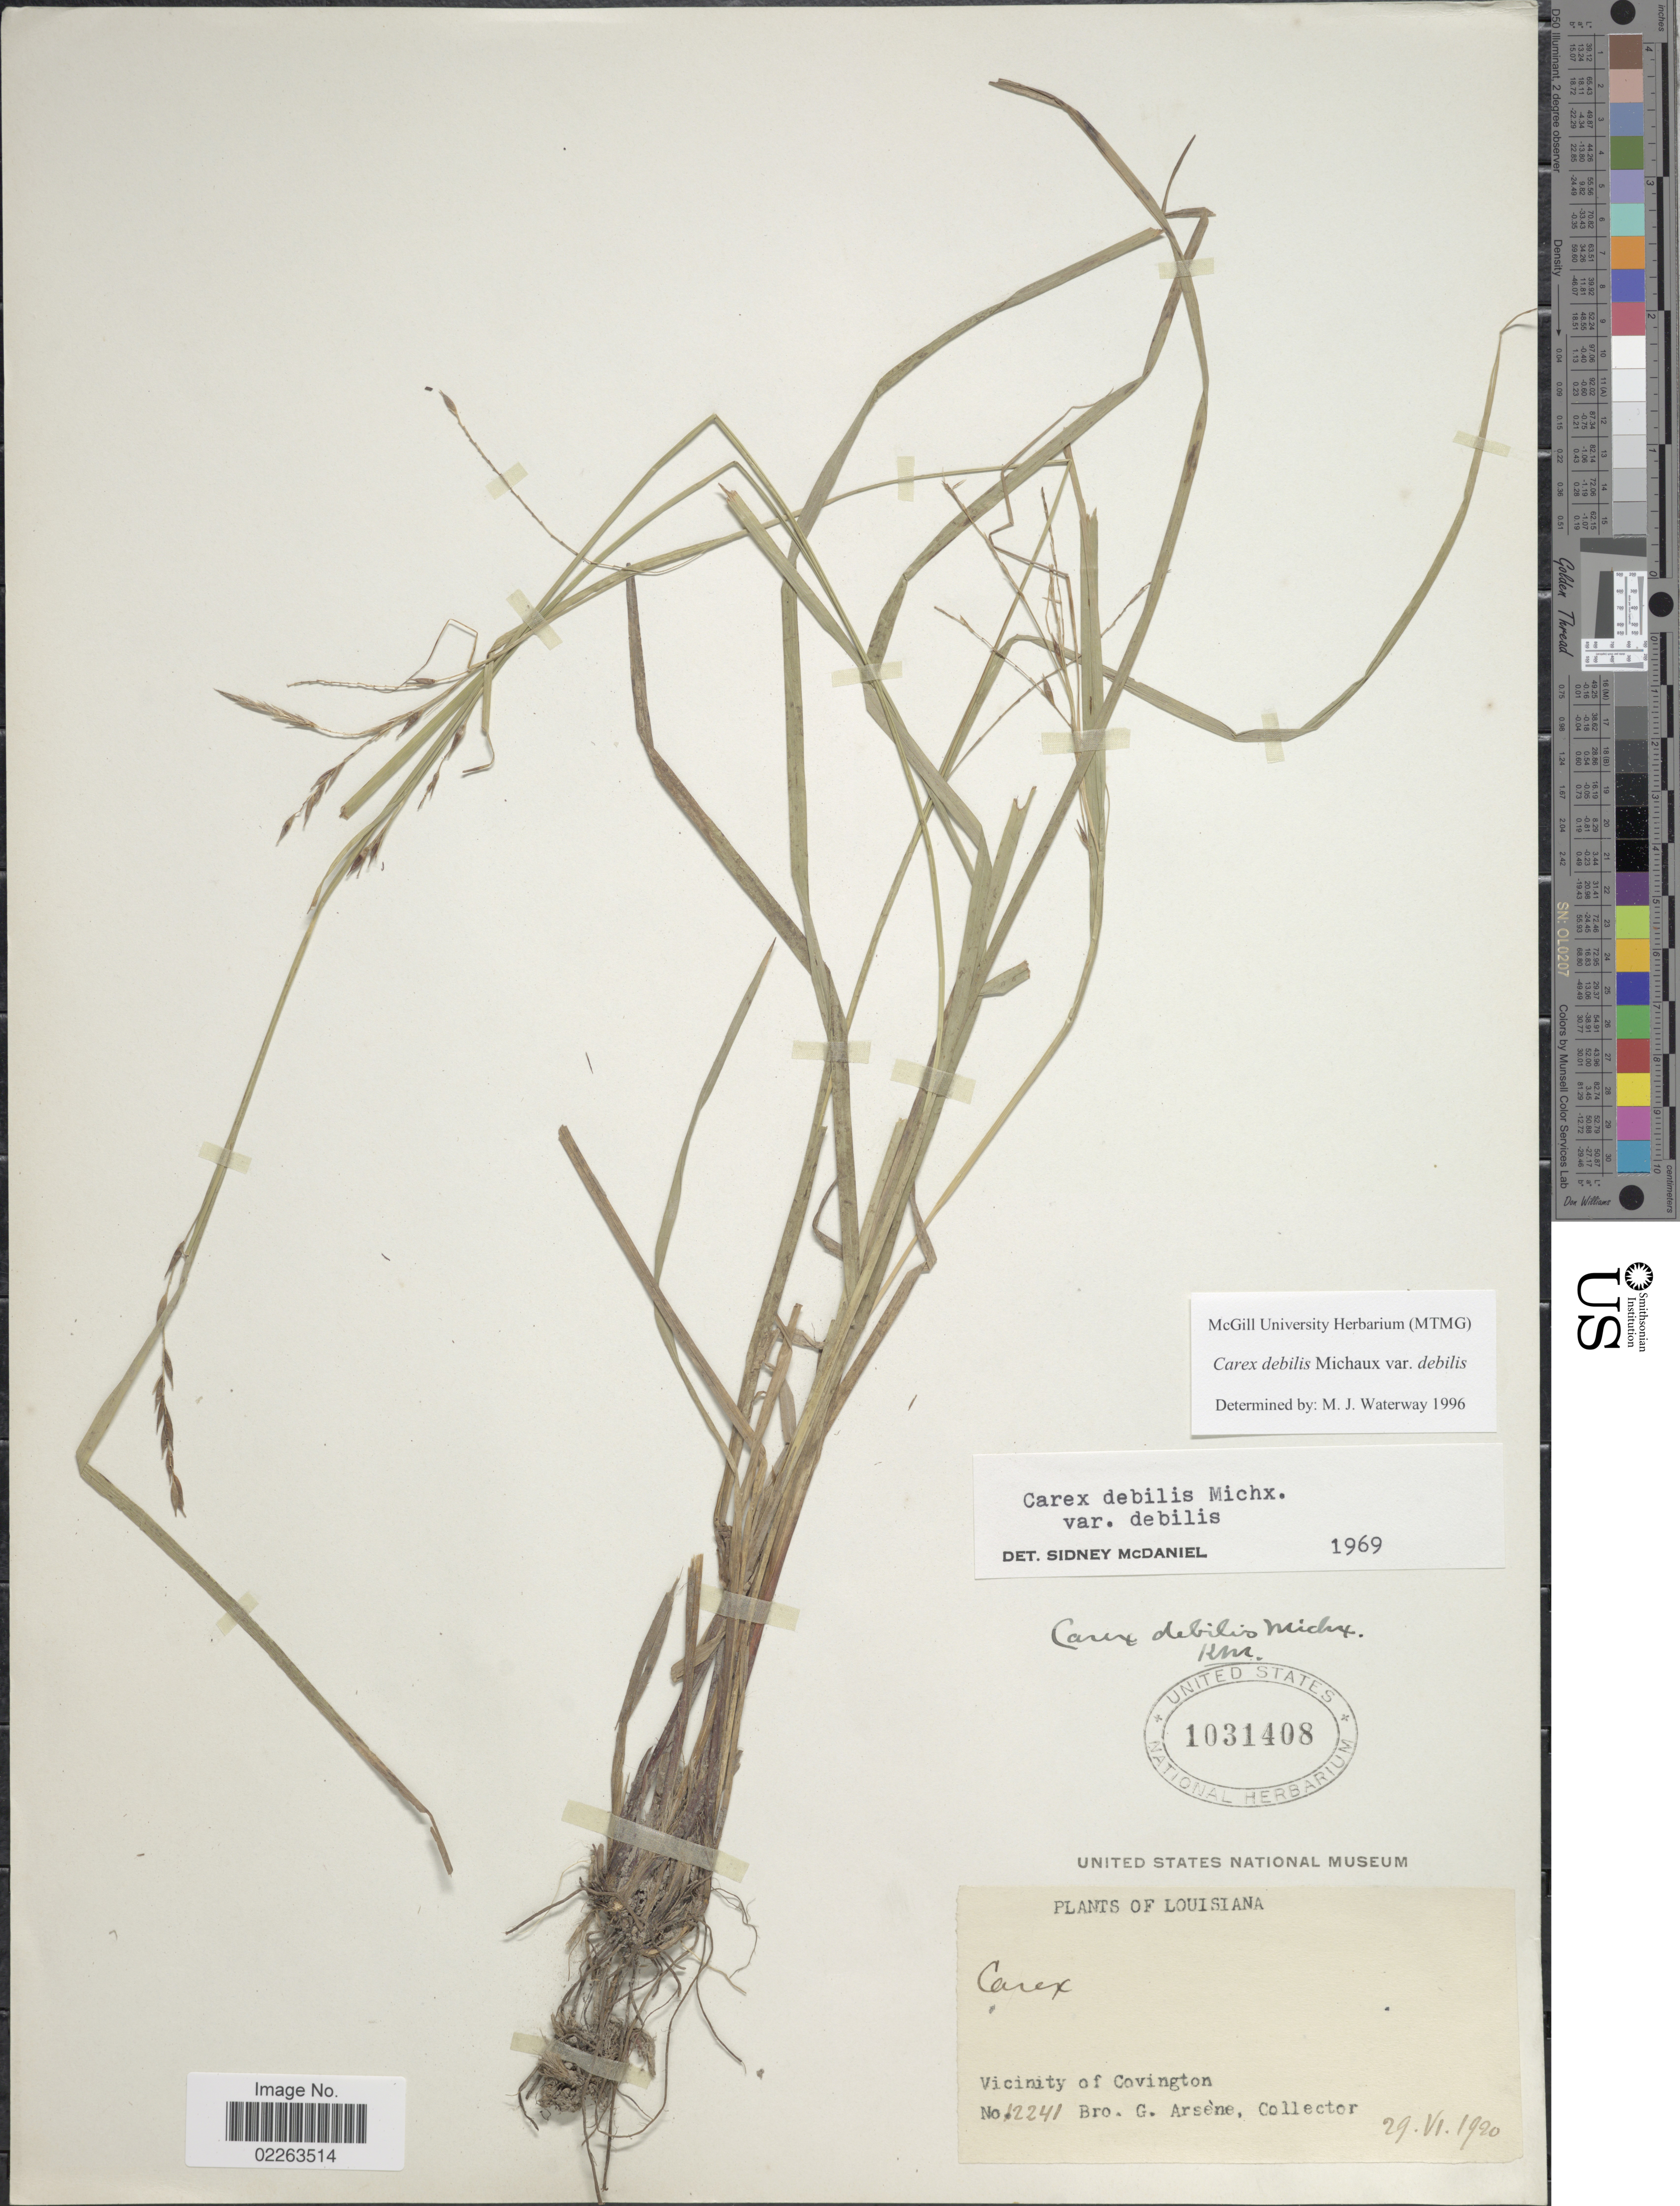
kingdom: Plantae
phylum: Tracheophyta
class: Liliopsida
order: Poales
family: Cyperaceae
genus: Carex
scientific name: Carex debilis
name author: Michx.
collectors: Bro. G. Arsène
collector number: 12241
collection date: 1920-06-29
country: United States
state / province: Louisiana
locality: Vicinity of Covington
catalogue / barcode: US 1031408